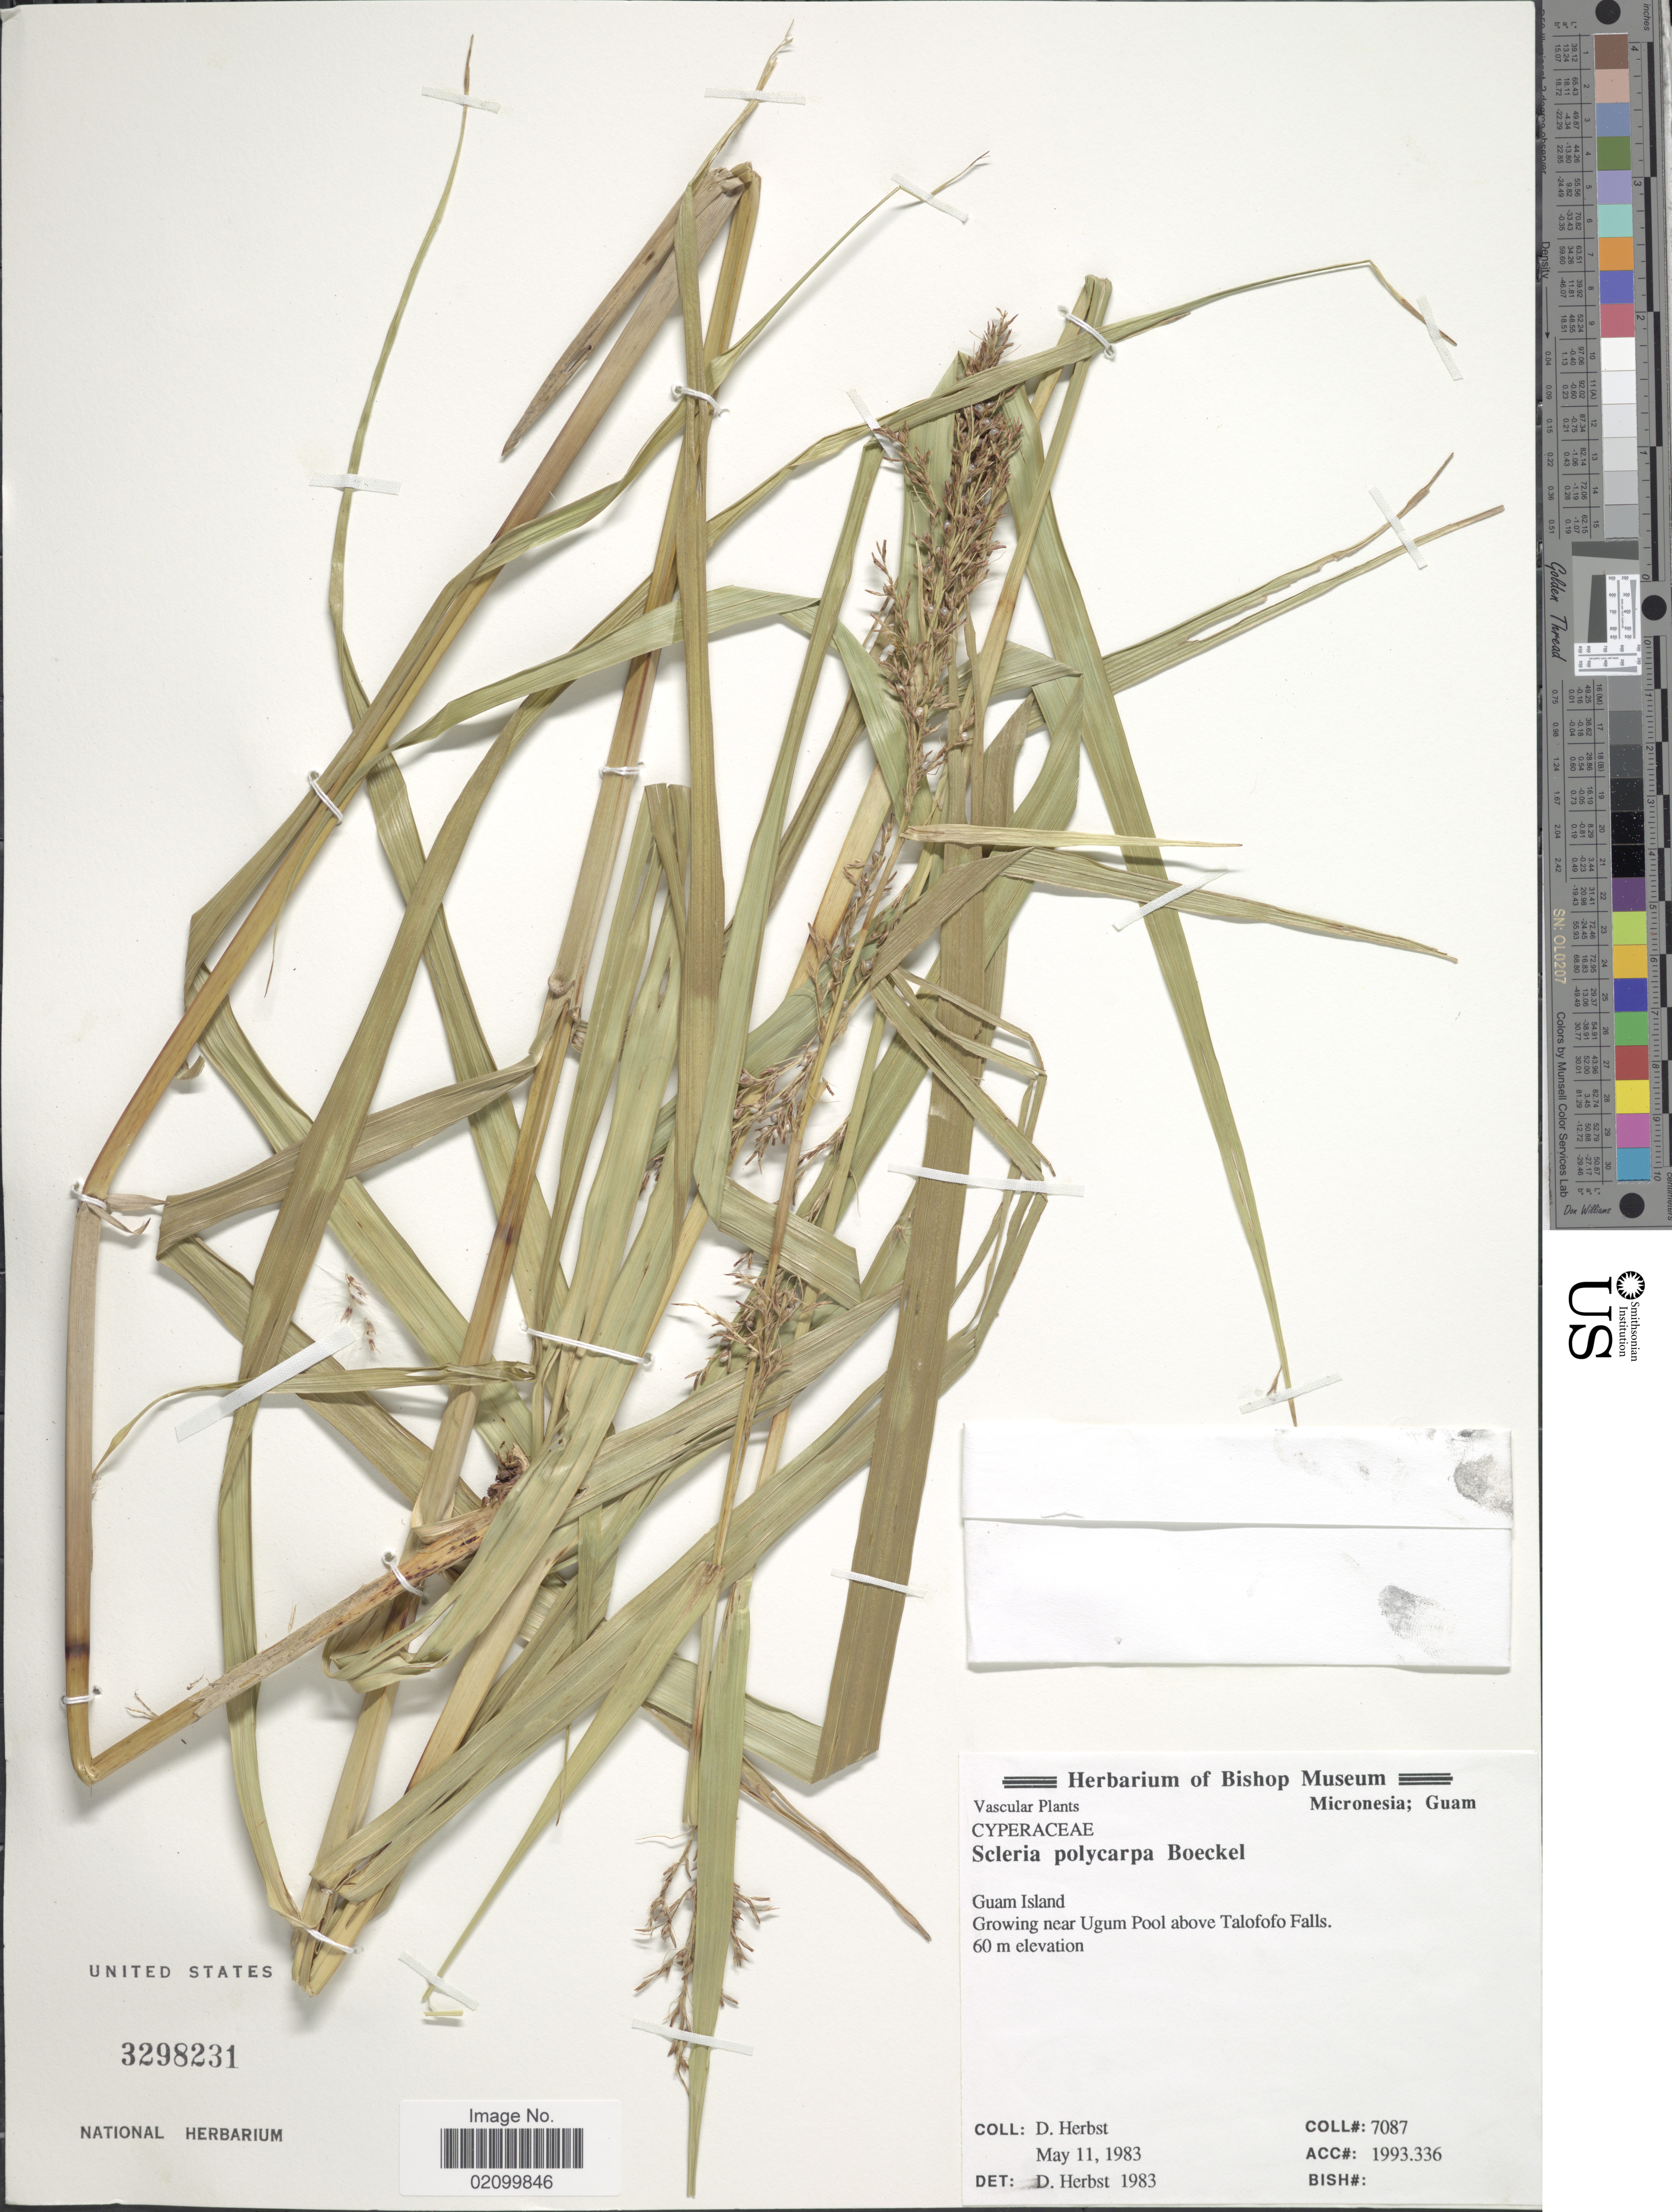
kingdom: Plantae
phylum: Tracheophyta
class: Liliopsida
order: Poales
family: Cyperaceae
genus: Scleria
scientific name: Scleria polycarpa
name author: Boeckeler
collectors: D. Herbst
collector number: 7087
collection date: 1983-05-11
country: Guam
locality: Guam Island, Growing near Ugun Pool above Talofofo Falls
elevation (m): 60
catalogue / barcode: US 3298231